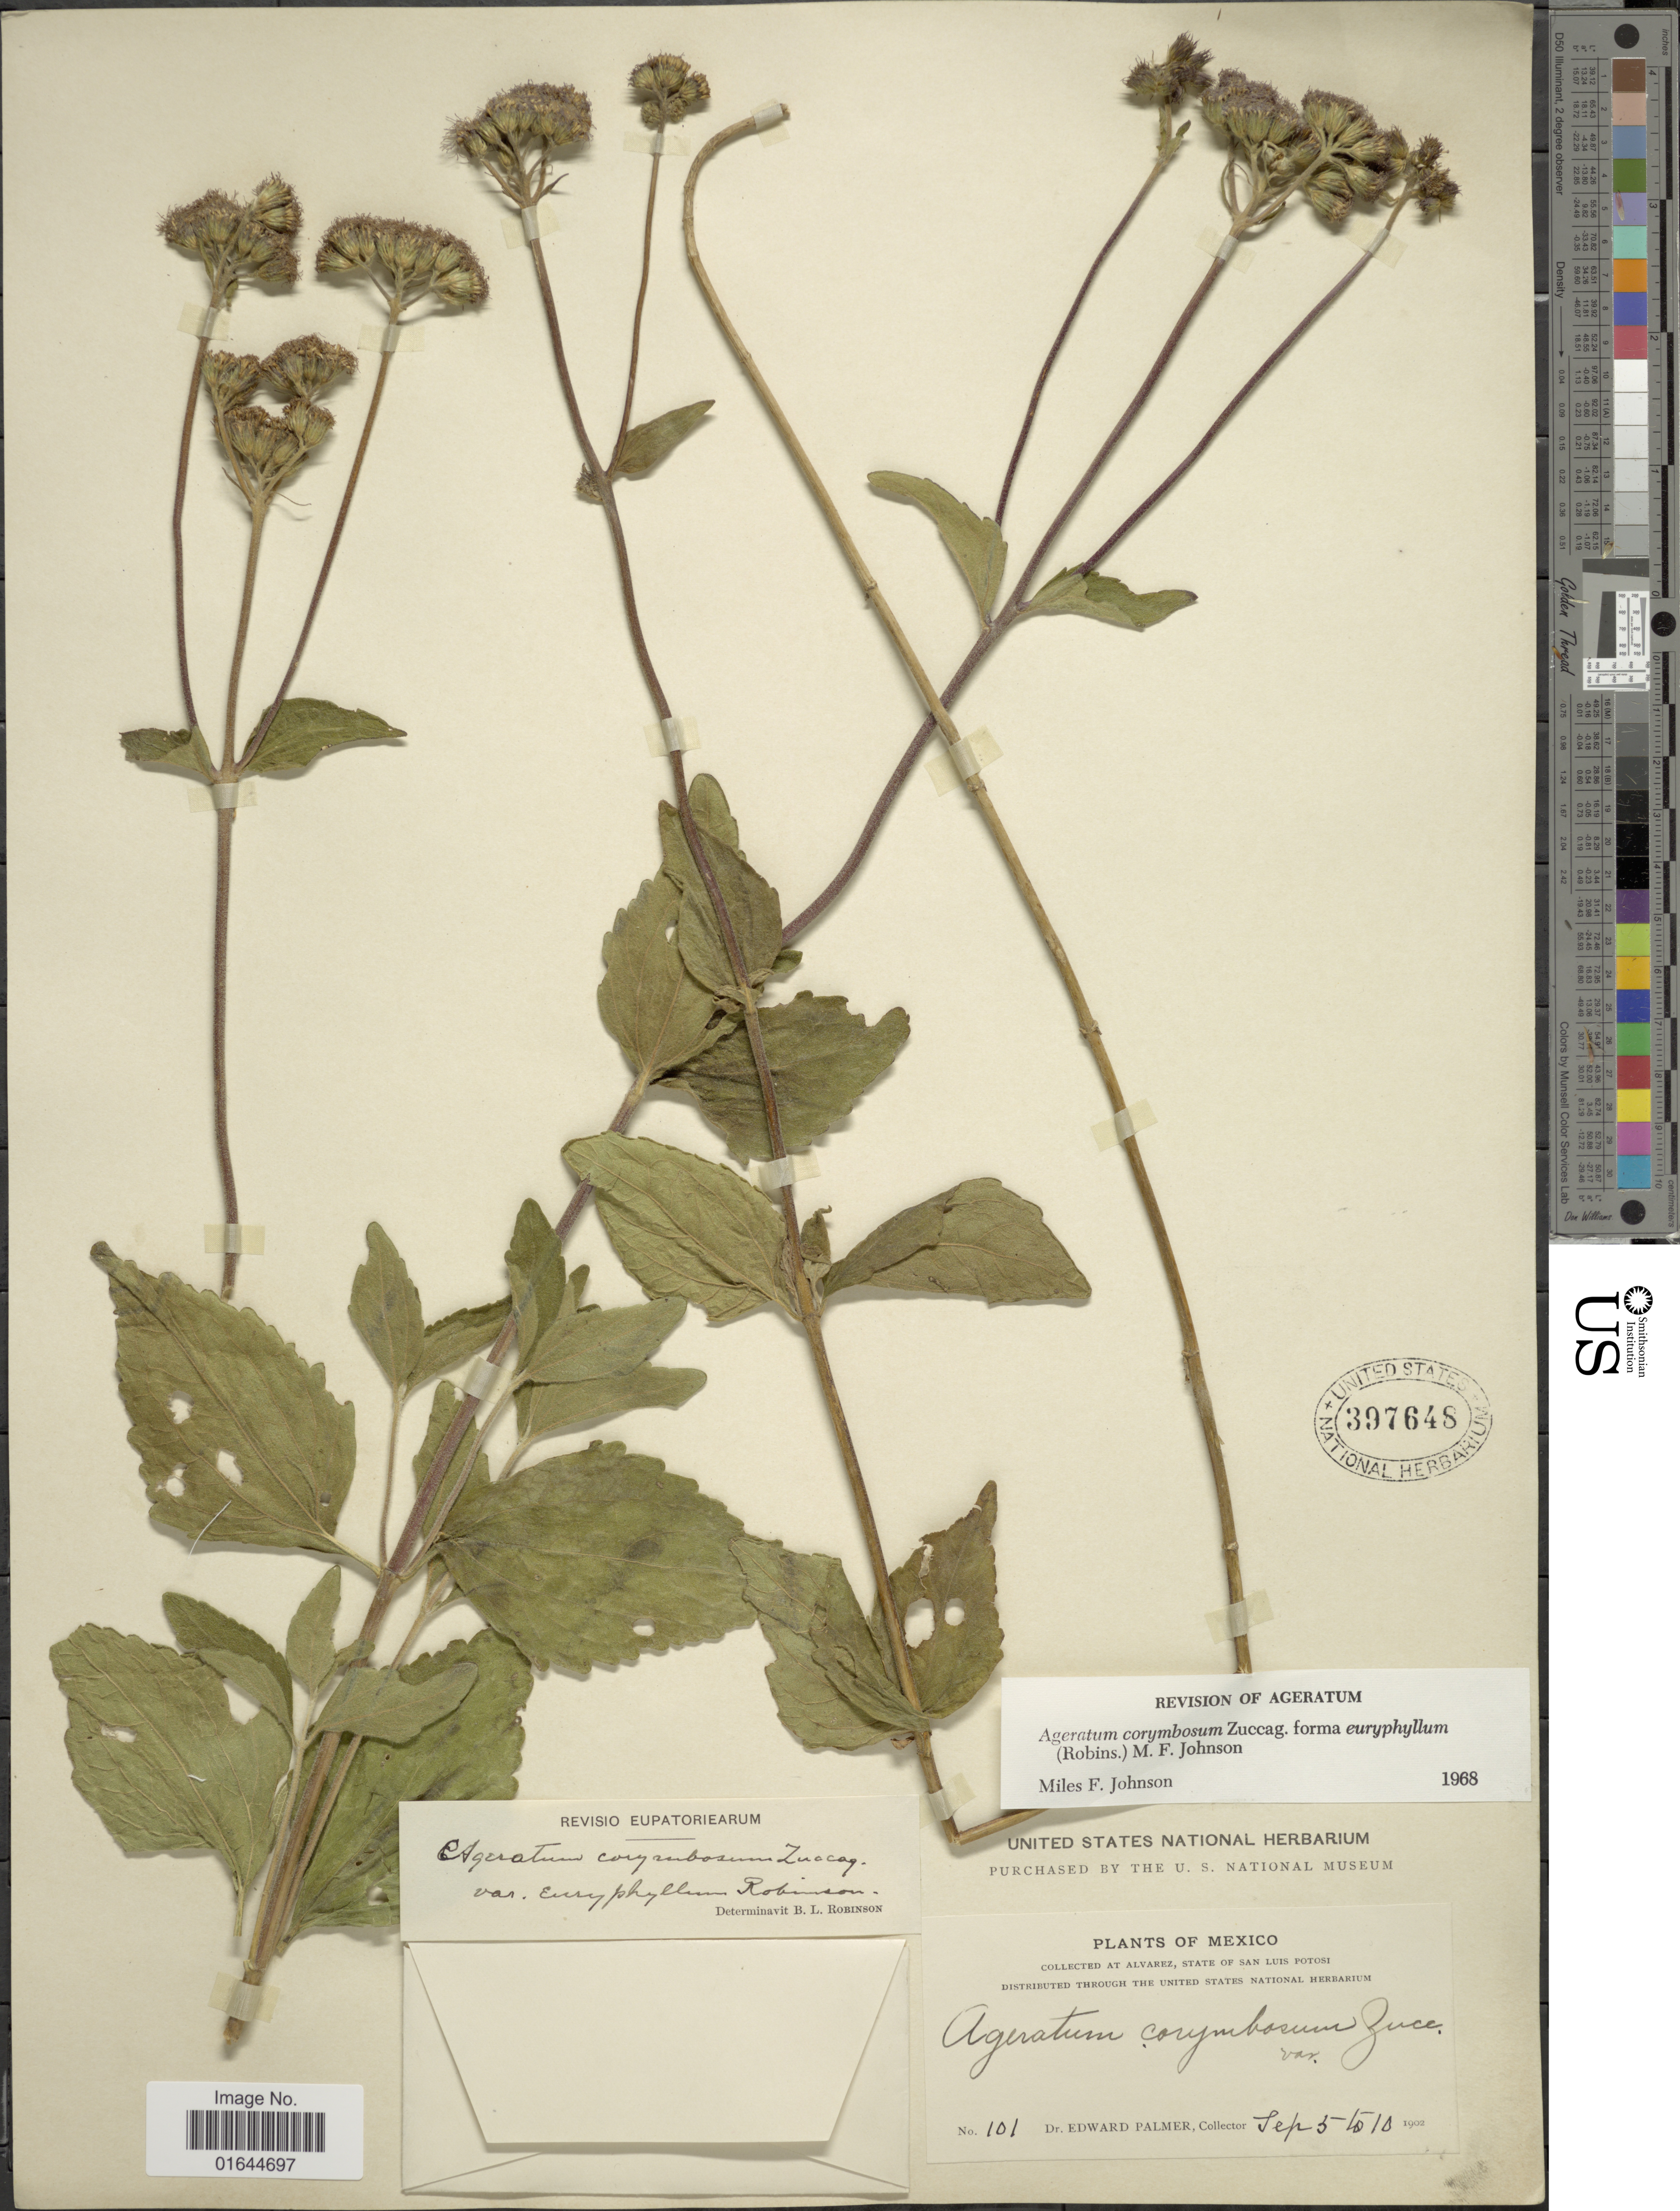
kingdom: Plantae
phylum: Tracheophyta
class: Magnoliopsida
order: Asterales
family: Asteraceae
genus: Ageratum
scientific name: Ageratum corymbosum f. euryphyllum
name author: (B.L. Rob.) M.F. Johnson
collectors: E. Palmer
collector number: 101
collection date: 1902-09-05/1902-09-10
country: Mexico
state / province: San Luis Potosí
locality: Mexico, at Alvarez, State of San Luis Potosi.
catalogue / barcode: US 397648